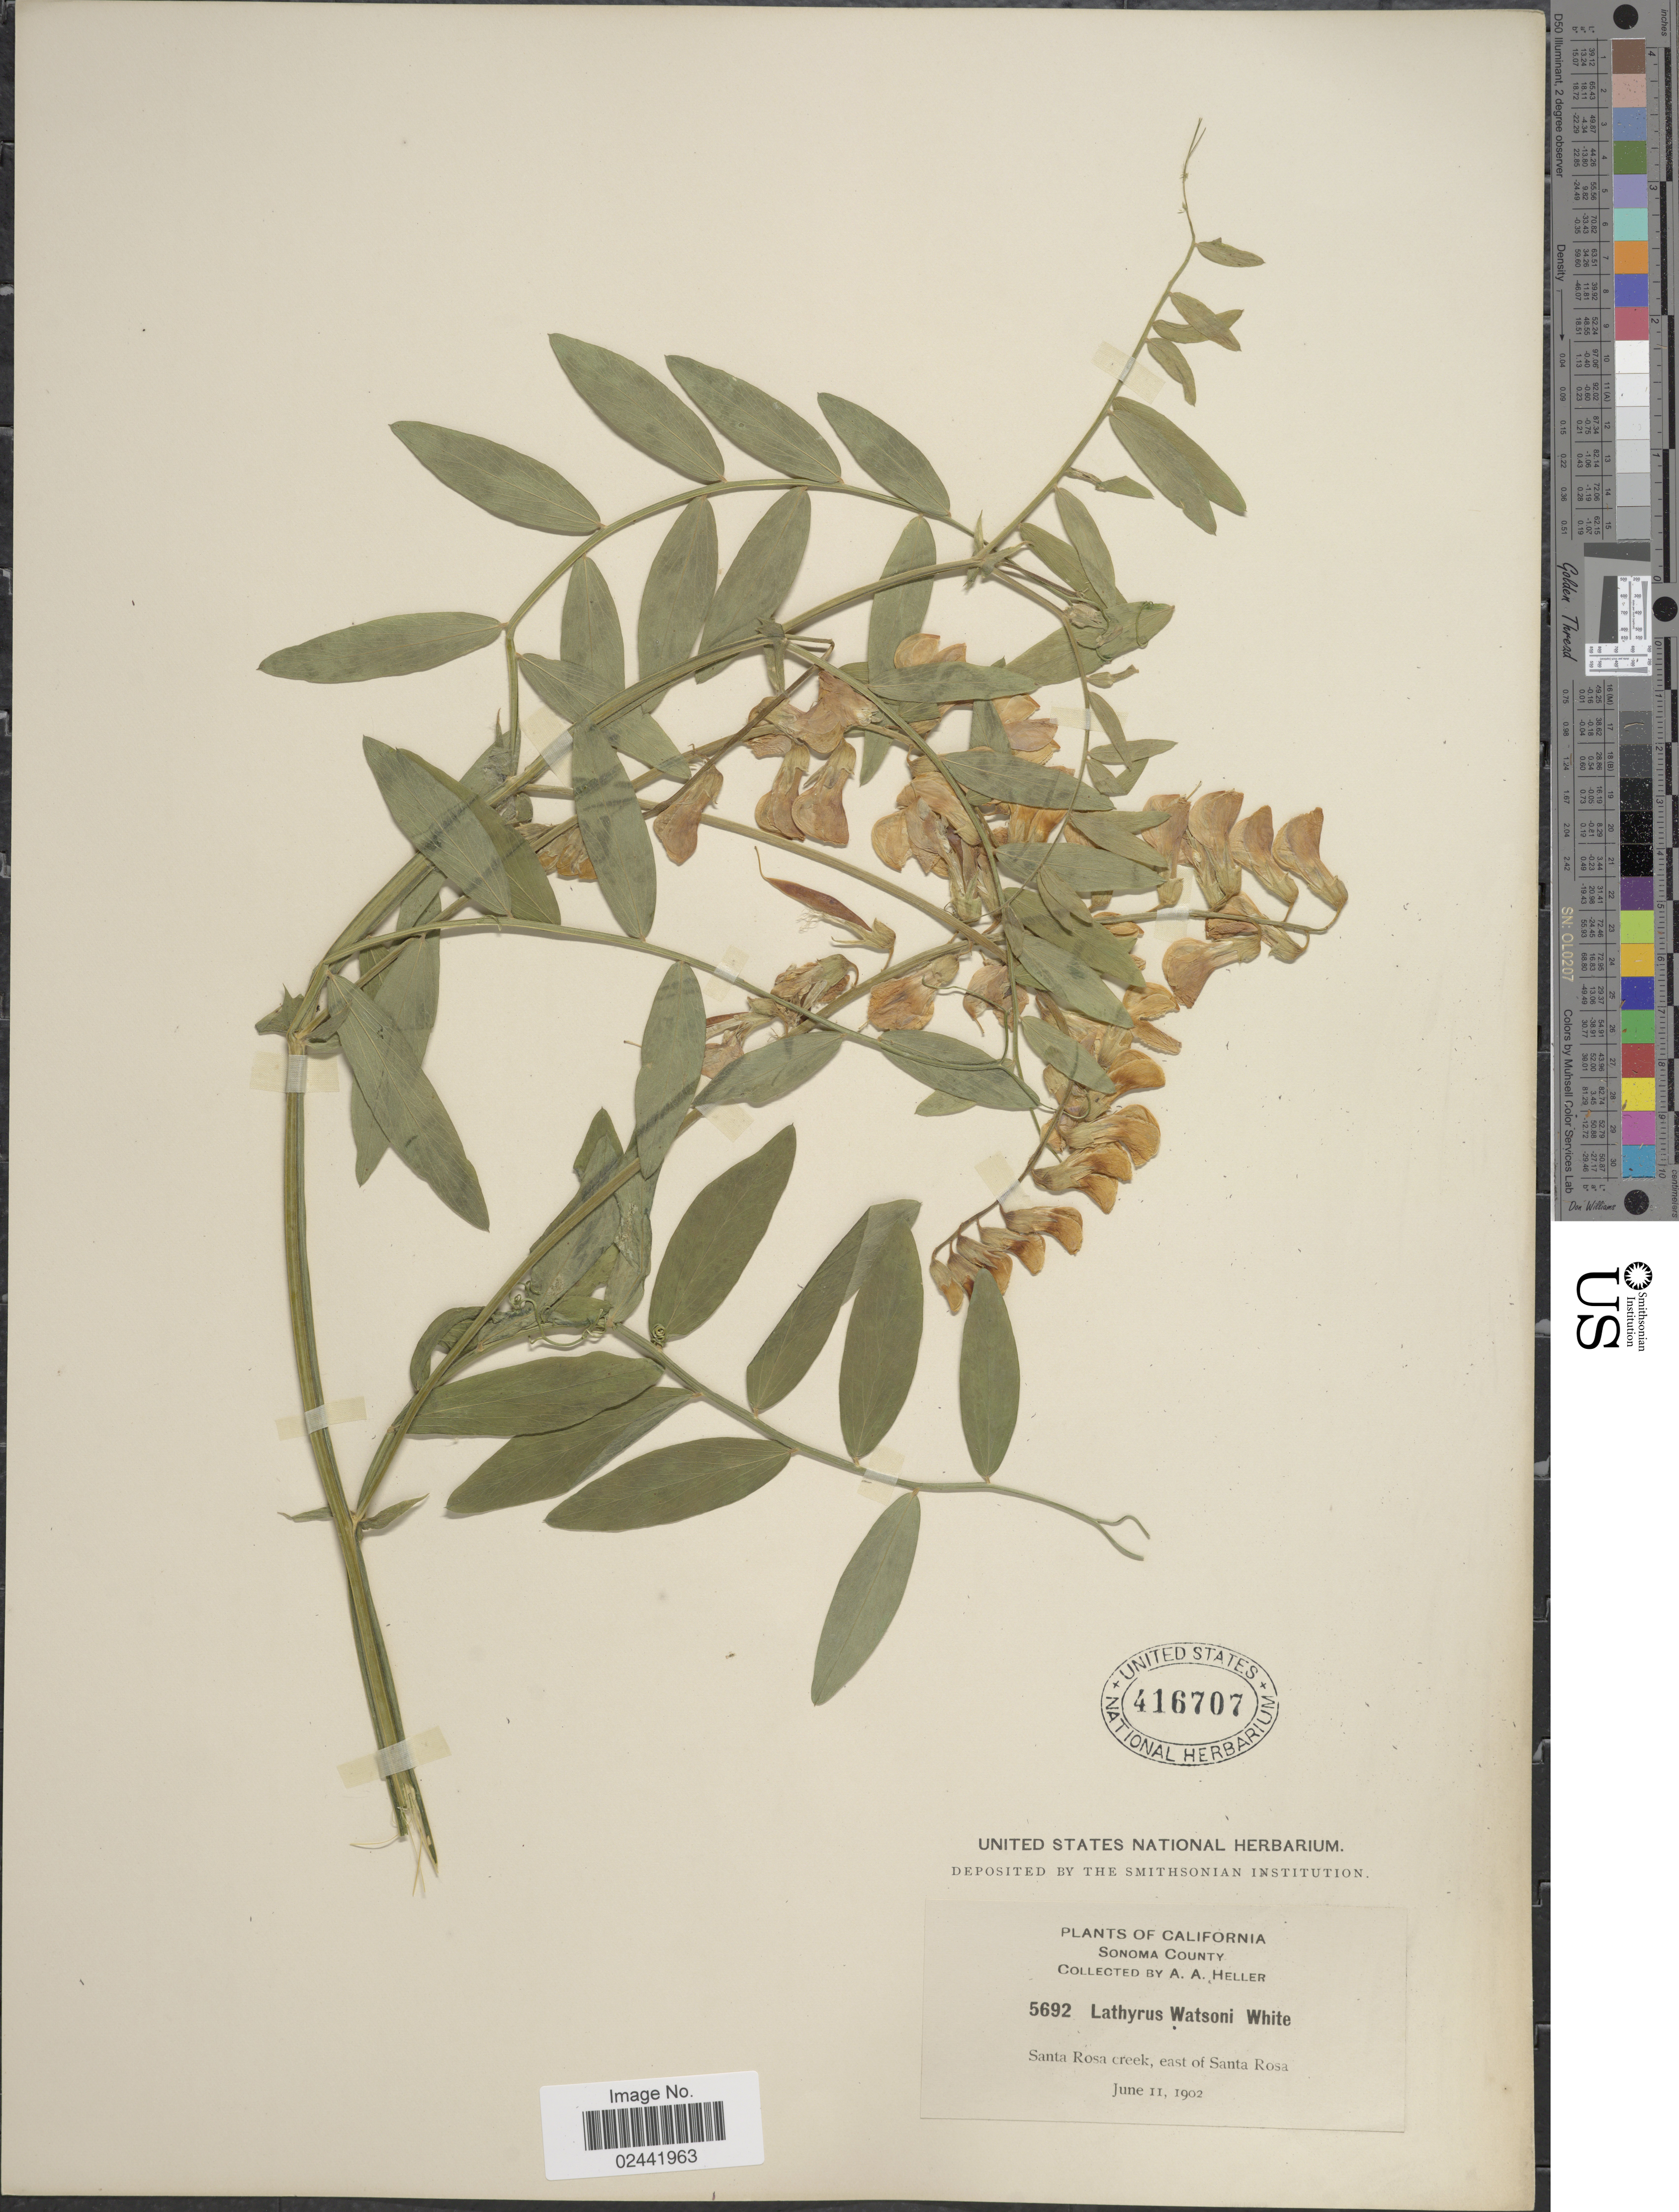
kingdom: Plantae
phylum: Tracheophyta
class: Magnoliopsida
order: Fabales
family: Fabaceae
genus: Lathyrus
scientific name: Lathyrus watsonii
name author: T.G. White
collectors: A. A. Heller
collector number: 5692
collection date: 1902-06-11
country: United States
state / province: California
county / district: Sonoma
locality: Sonoma County. Santa Rosa Creek, east of Santa Rosa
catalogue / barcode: US 416707